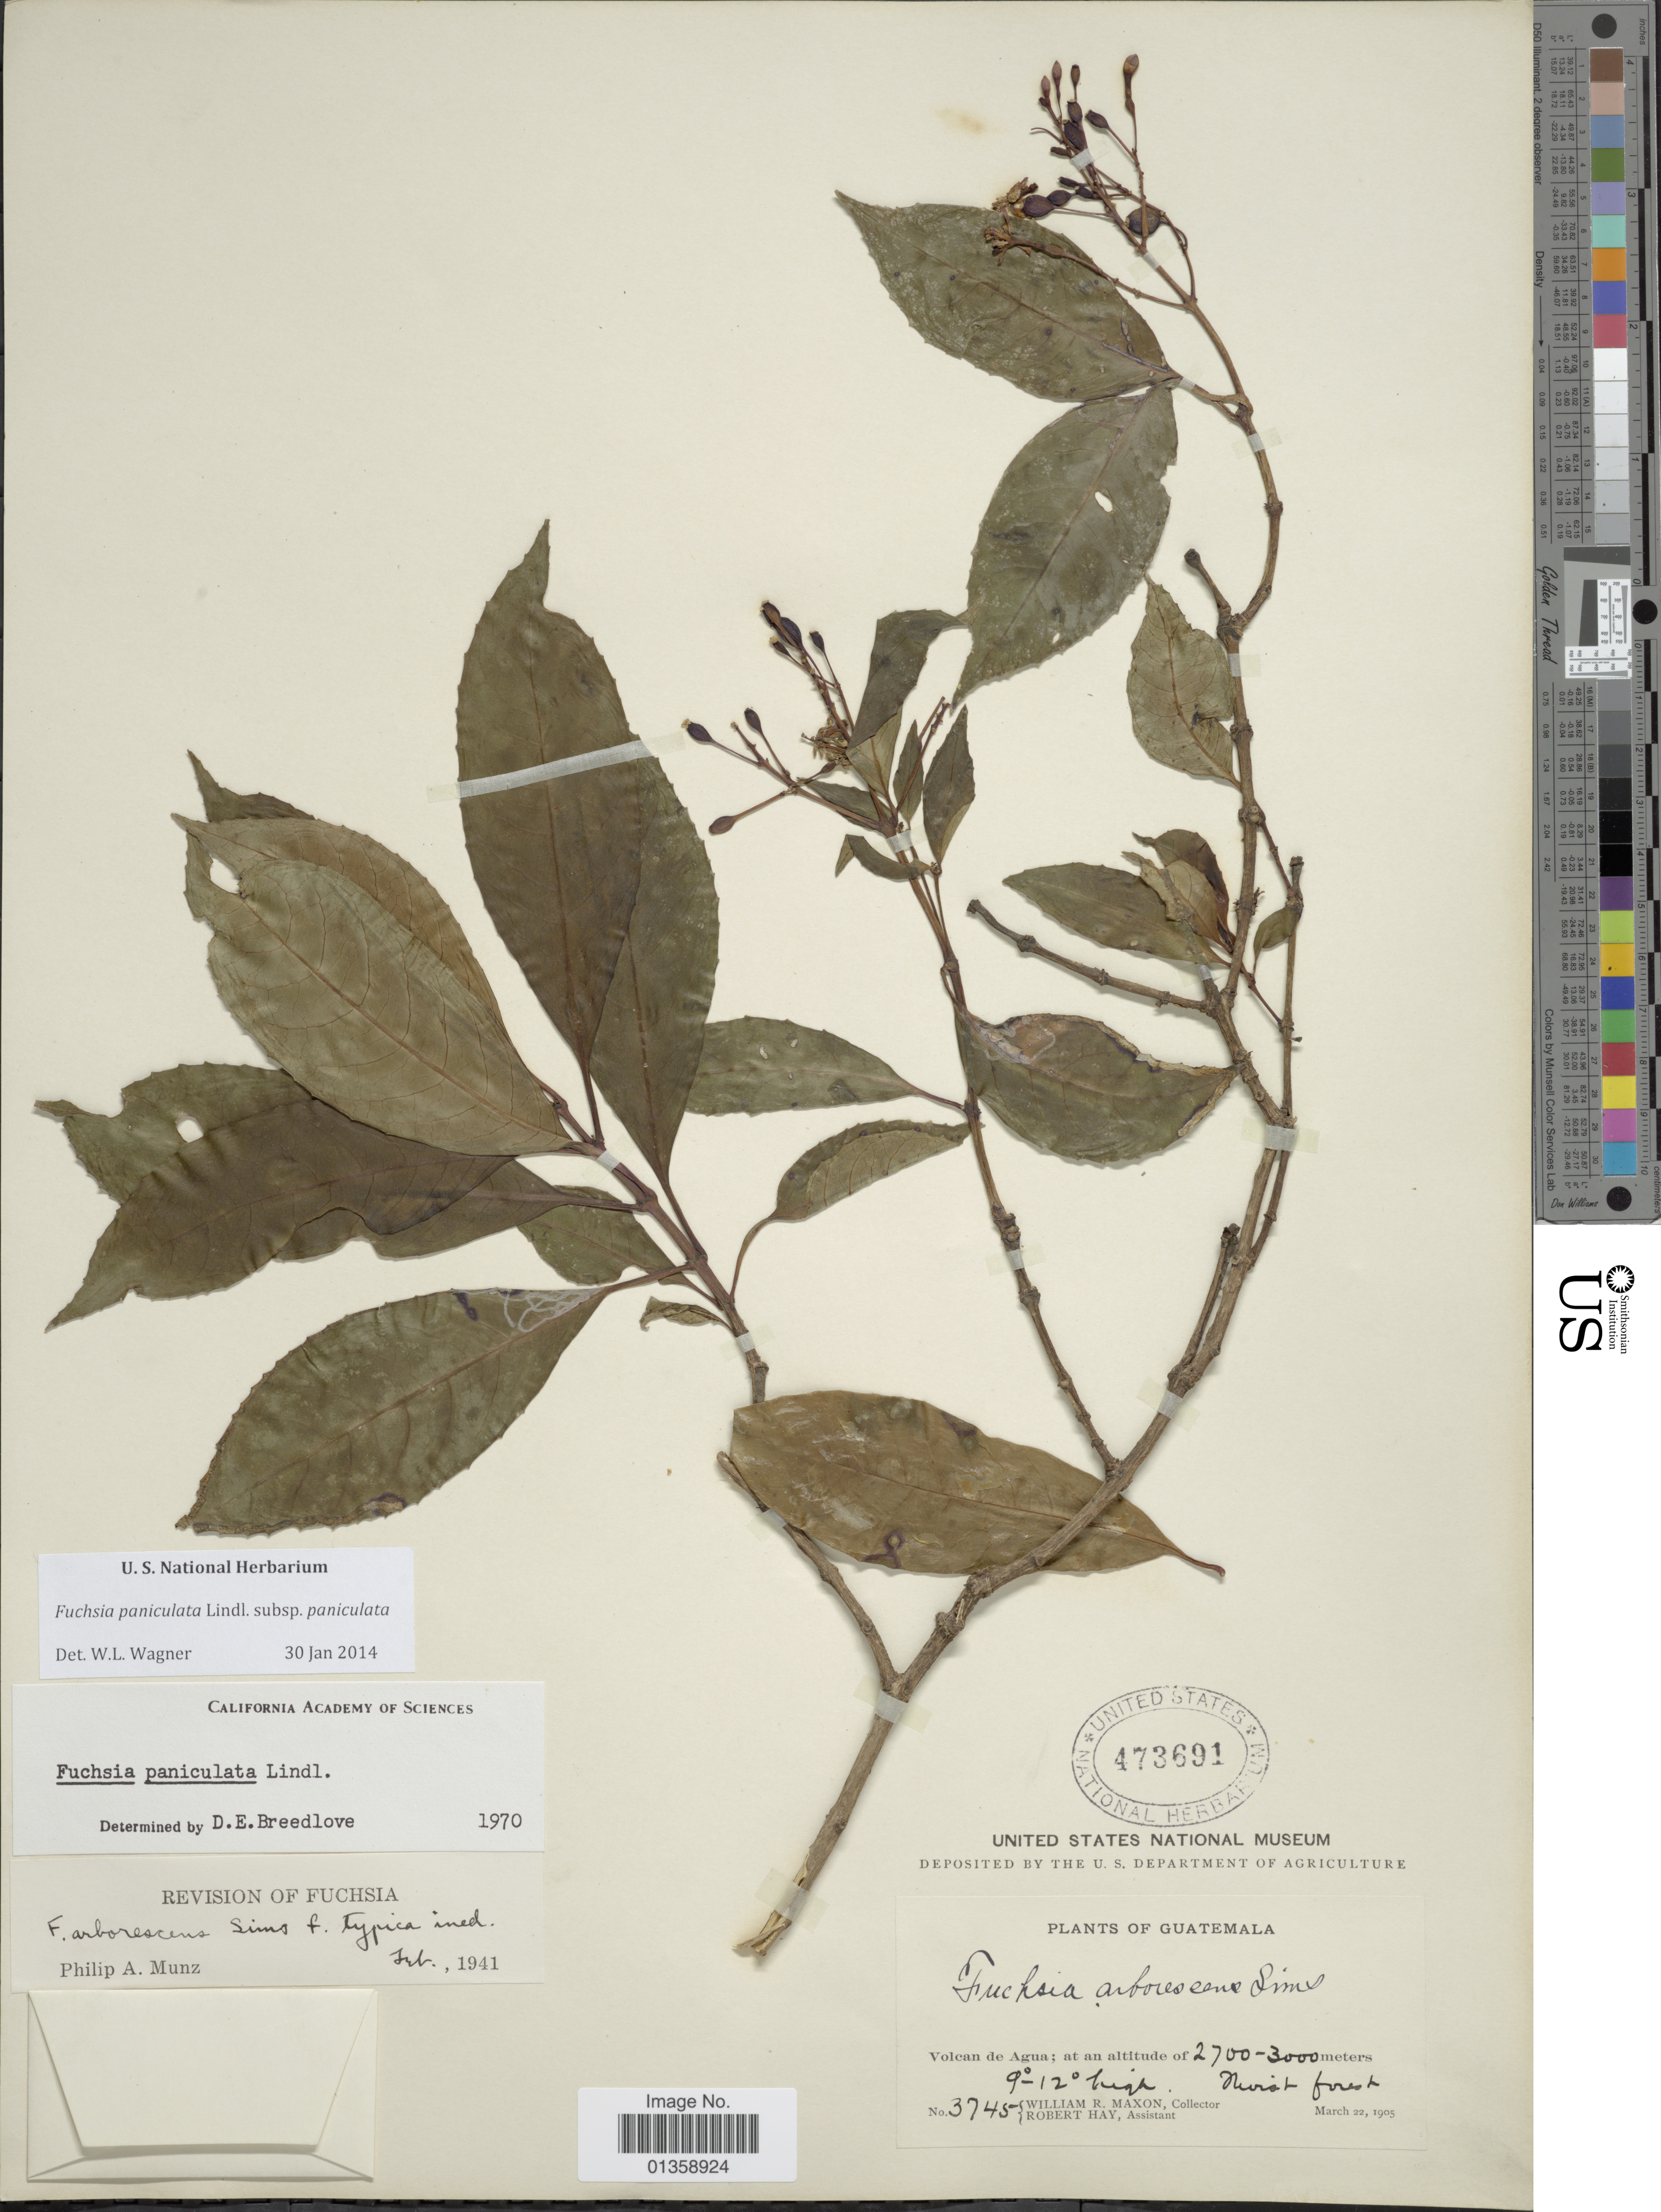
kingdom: Plantae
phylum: Tracheophyta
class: Magnoliopsida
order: Myrtales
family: Onagraceae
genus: Fuchsia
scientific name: Fuchsia paniculata subsp. paniculata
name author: Lindl.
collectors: W. R. Maxon & R. H. Hay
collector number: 3745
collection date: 1905-03-22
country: Guatemala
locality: Volcan de Agua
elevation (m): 2700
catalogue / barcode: US 473691